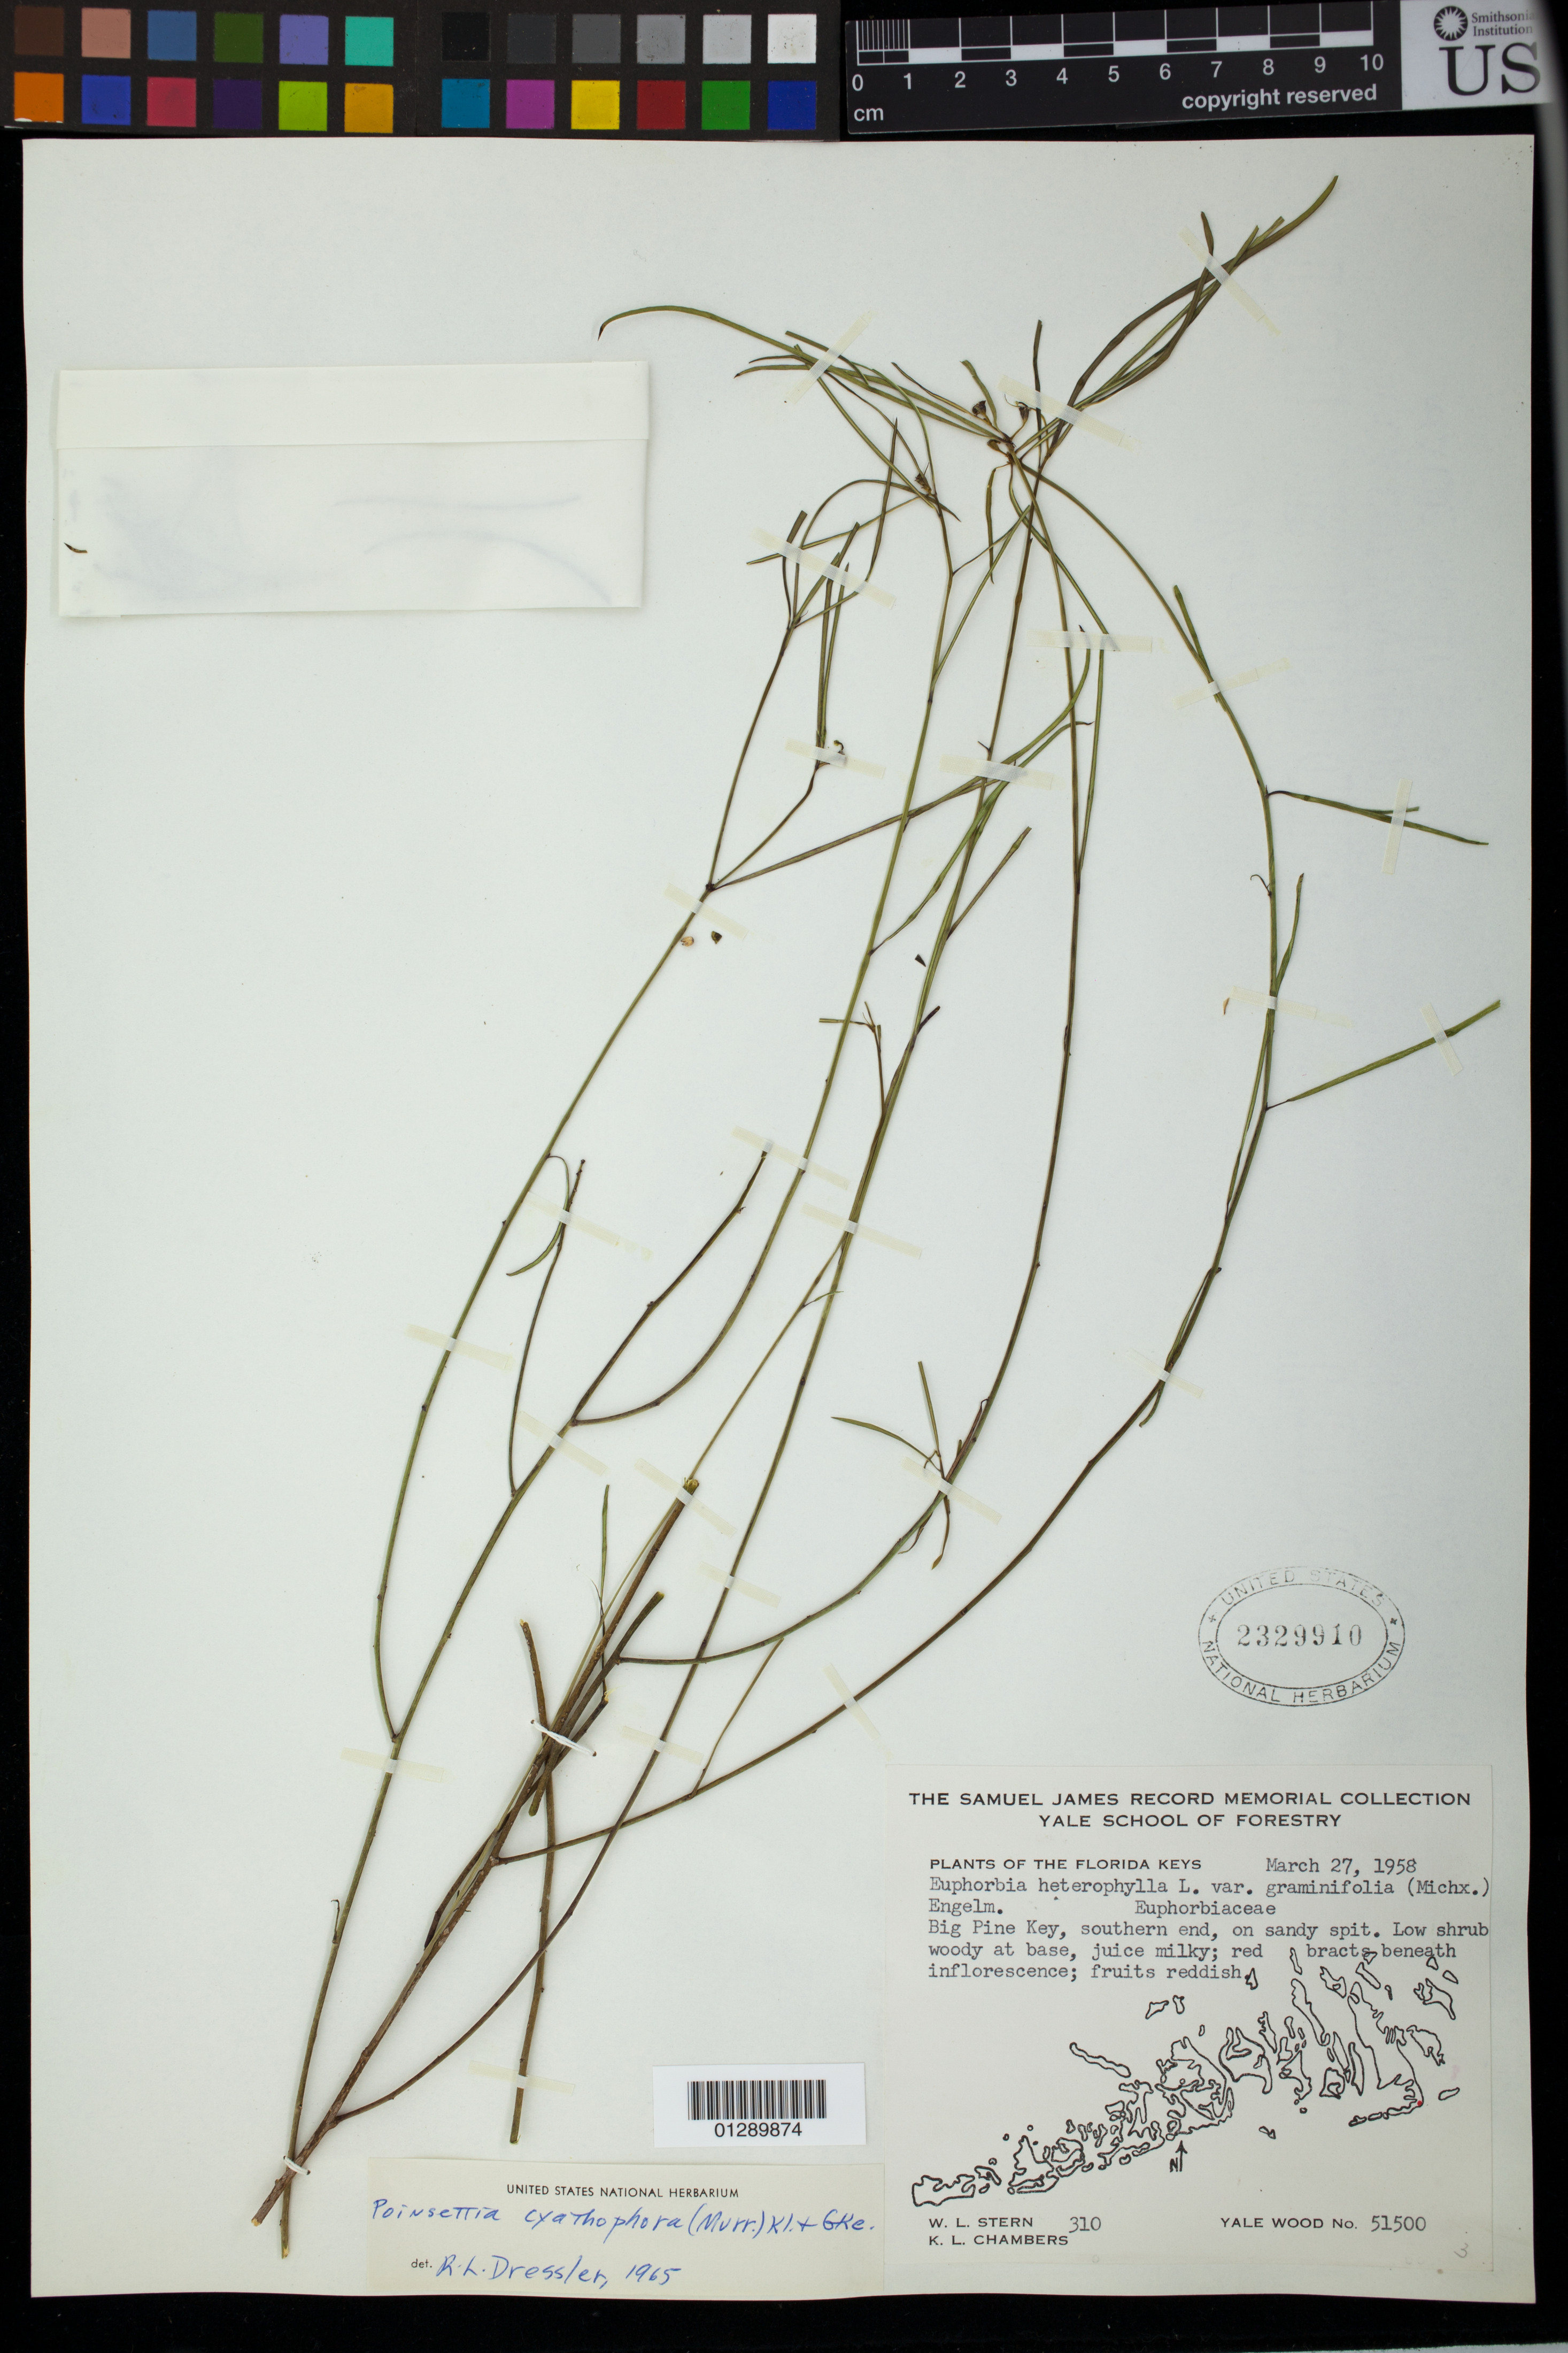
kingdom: Plantae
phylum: Tracheophyta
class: Magnoliopsida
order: Malpighiales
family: Euphorbiaceae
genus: Euphorbia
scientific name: Euphorbia heterophylla var. cyathophora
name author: (Murr.) Griseb.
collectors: W. L. Stern & K. Chambers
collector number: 310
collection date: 1958-03-27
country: United States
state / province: Florida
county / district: Monroe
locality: Big Pine Key, southern end on sandy pit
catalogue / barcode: US 2329910